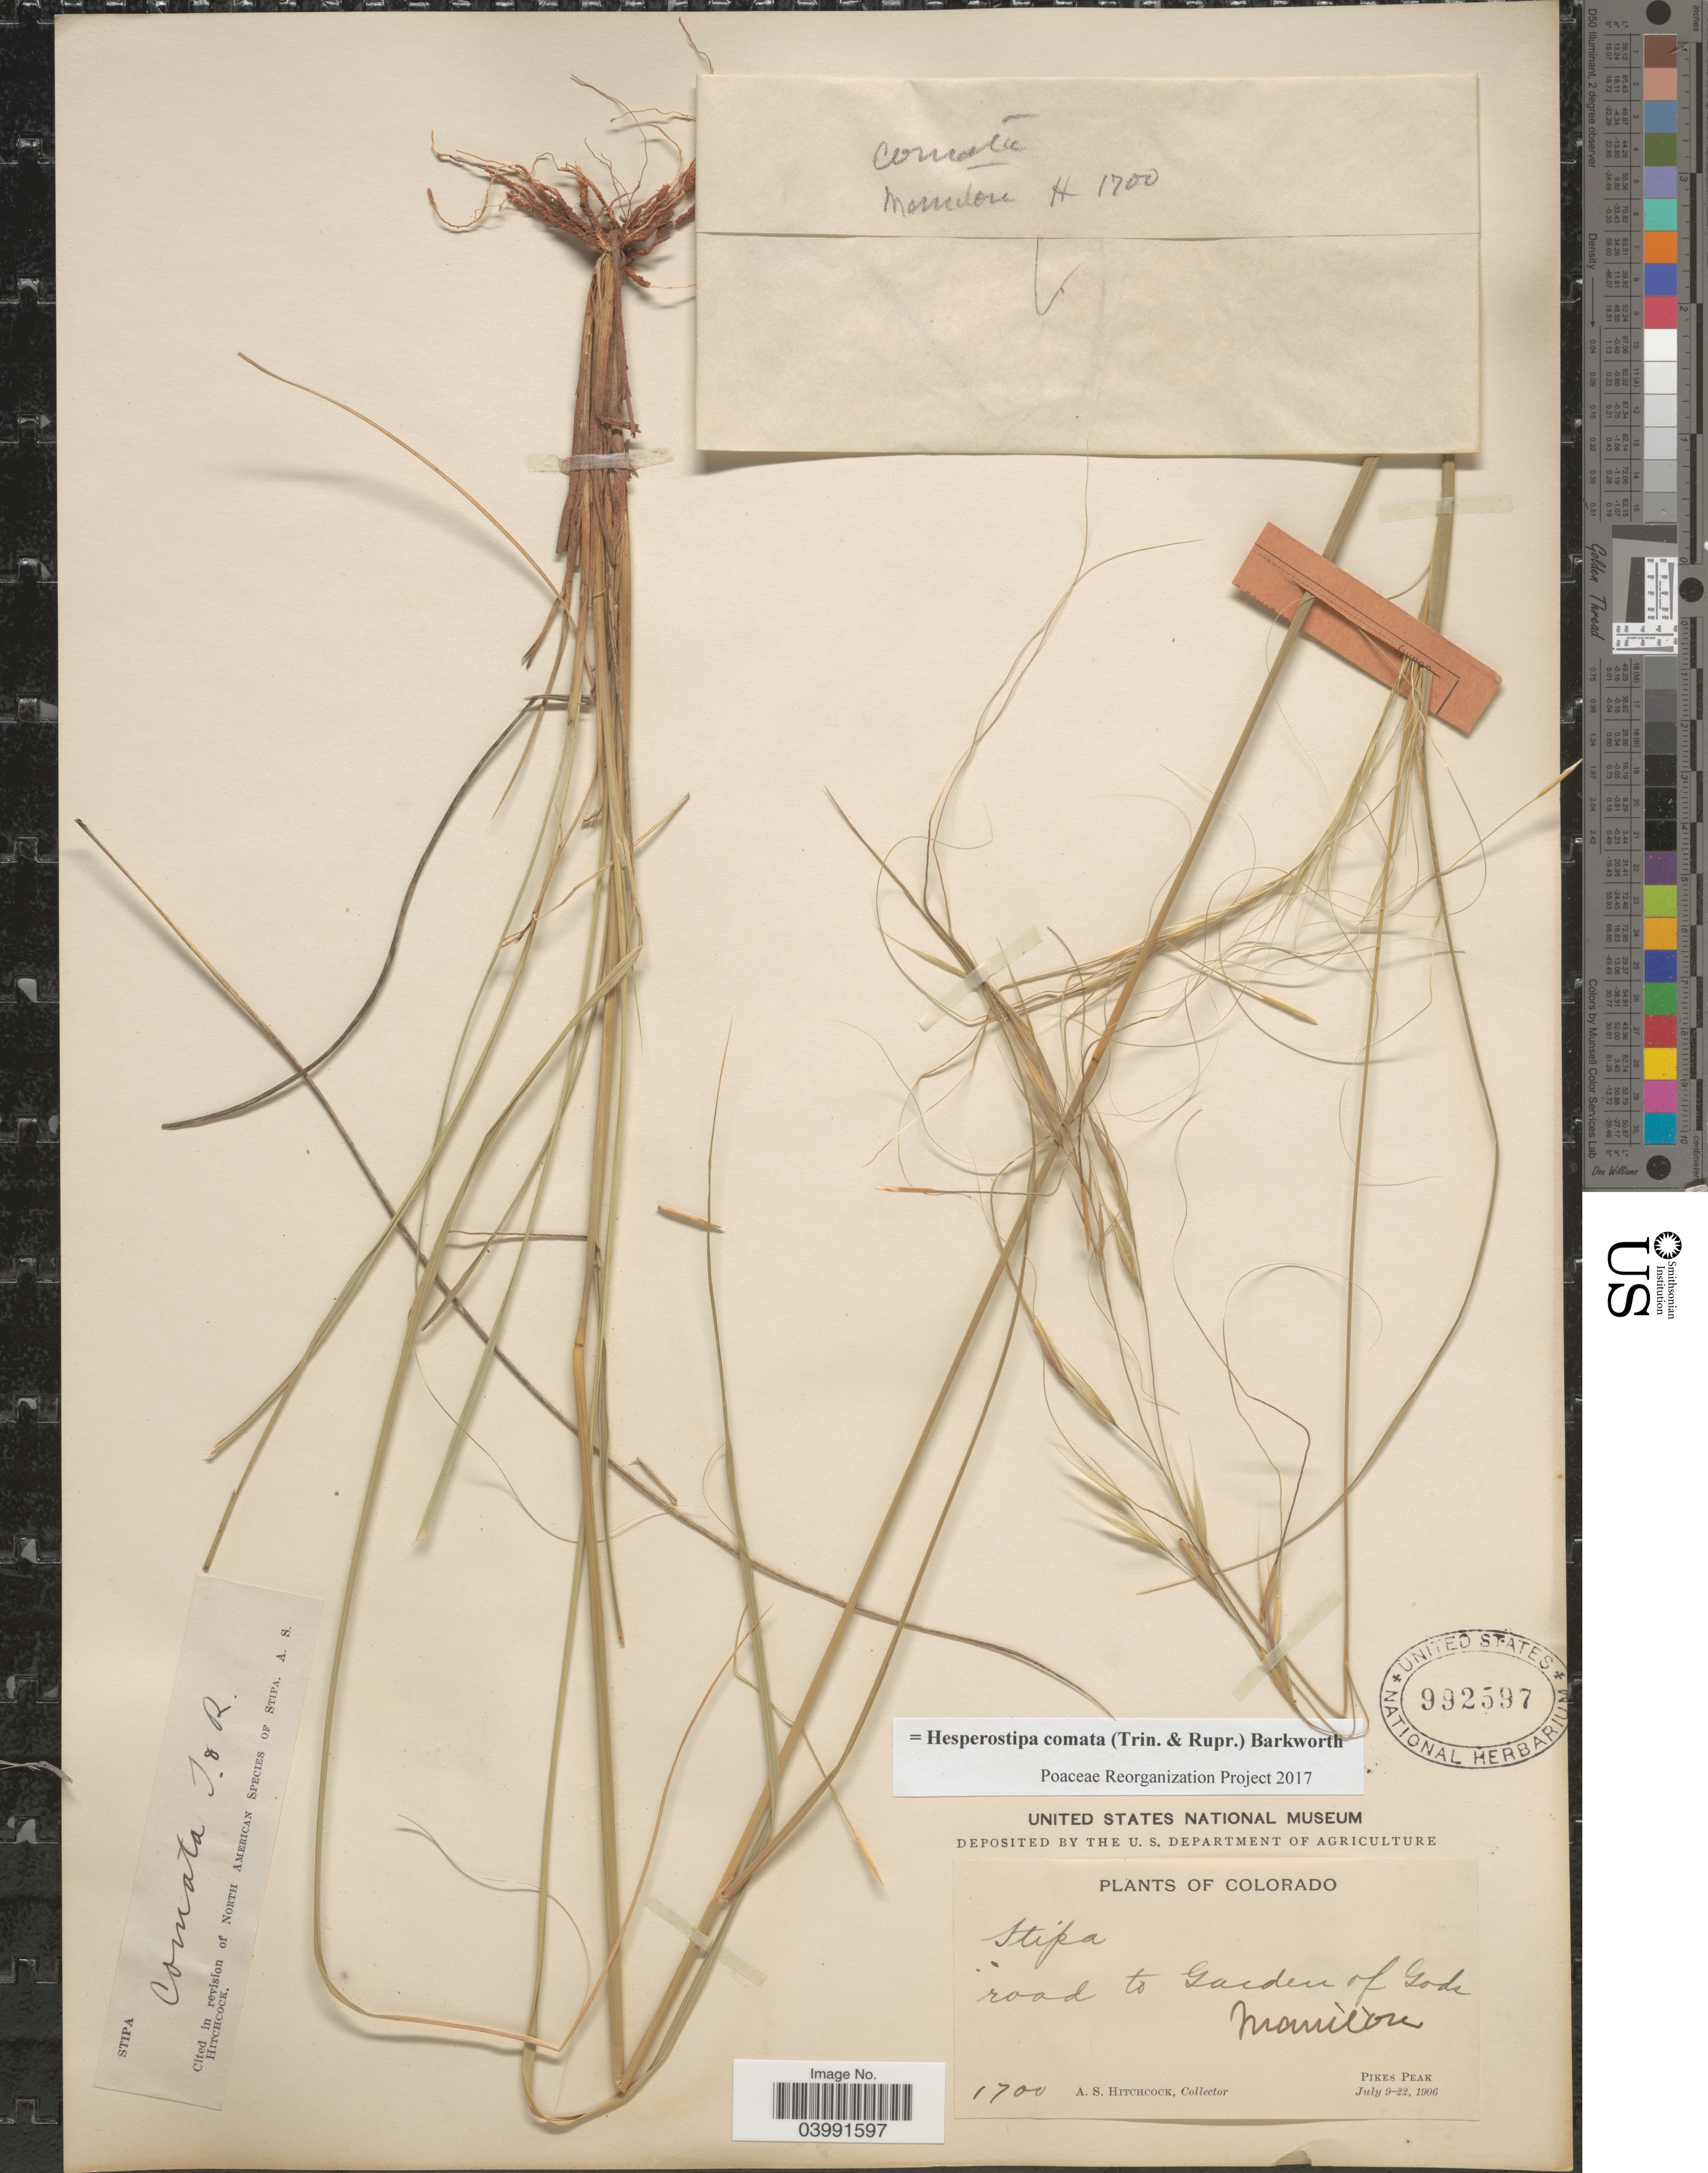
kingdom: Plantae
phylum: Tracheophyta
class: Liliopsida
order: Poales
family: Poaceae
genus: Hesperostipa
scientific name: Hesperostipa comata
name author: (Trin. & Rupr.) Barkworth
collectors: A. S. Hitchcock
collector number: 1700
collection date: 1906-07-09/1906-07-22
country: United States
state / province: Colorado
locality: Road to Garden of Gods. Manitou. Pikes Peak.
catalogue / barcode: US 992597